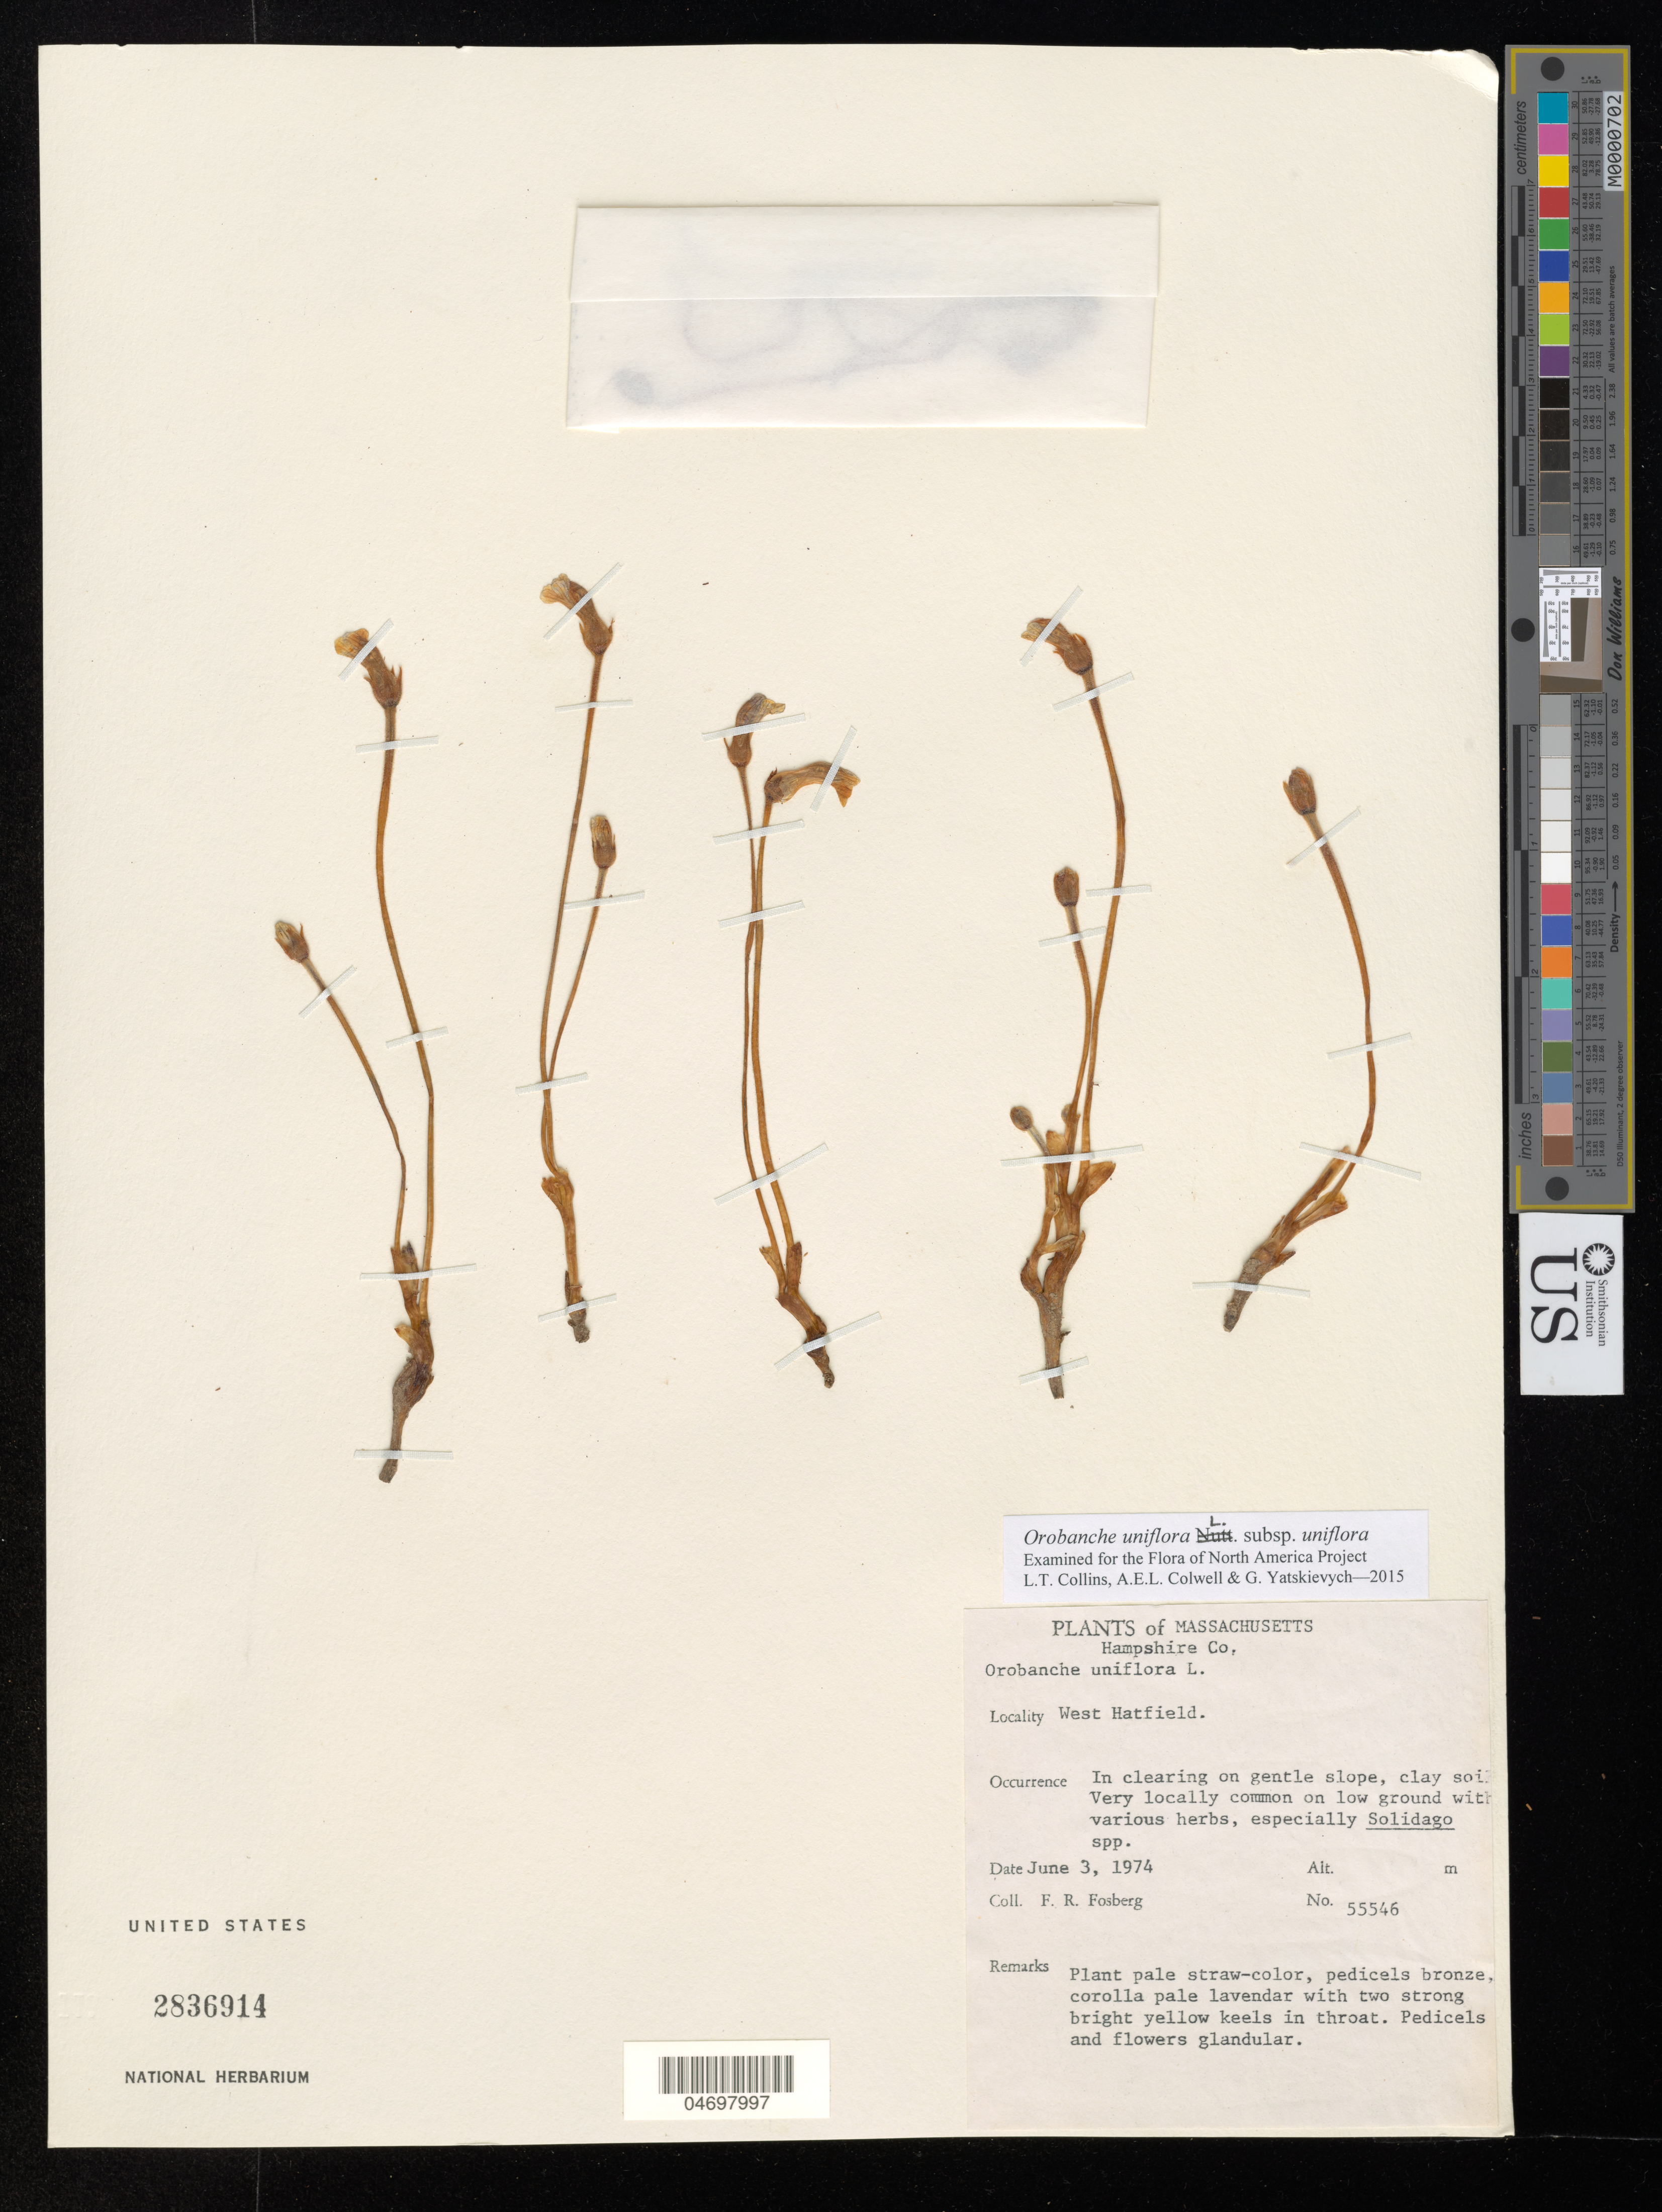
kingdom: Plantae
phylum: Tracheophyta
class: Magnoliopsida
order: Lamiales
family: Orobanchaceae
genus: Orobanche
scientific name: Orobanche uniflora subsp. uniflora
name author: L.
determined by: Collins, L. T.; Colwell, A. E.; Yatskievych, G. A.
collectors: F. R. Fosberg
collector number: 55546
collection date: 1974-06-03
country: United States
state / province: Massachusetts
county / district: Hampshire Co.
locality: West Hatfield.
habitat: In clearing on gentle slope, clay soil.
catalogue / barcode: US 2836914